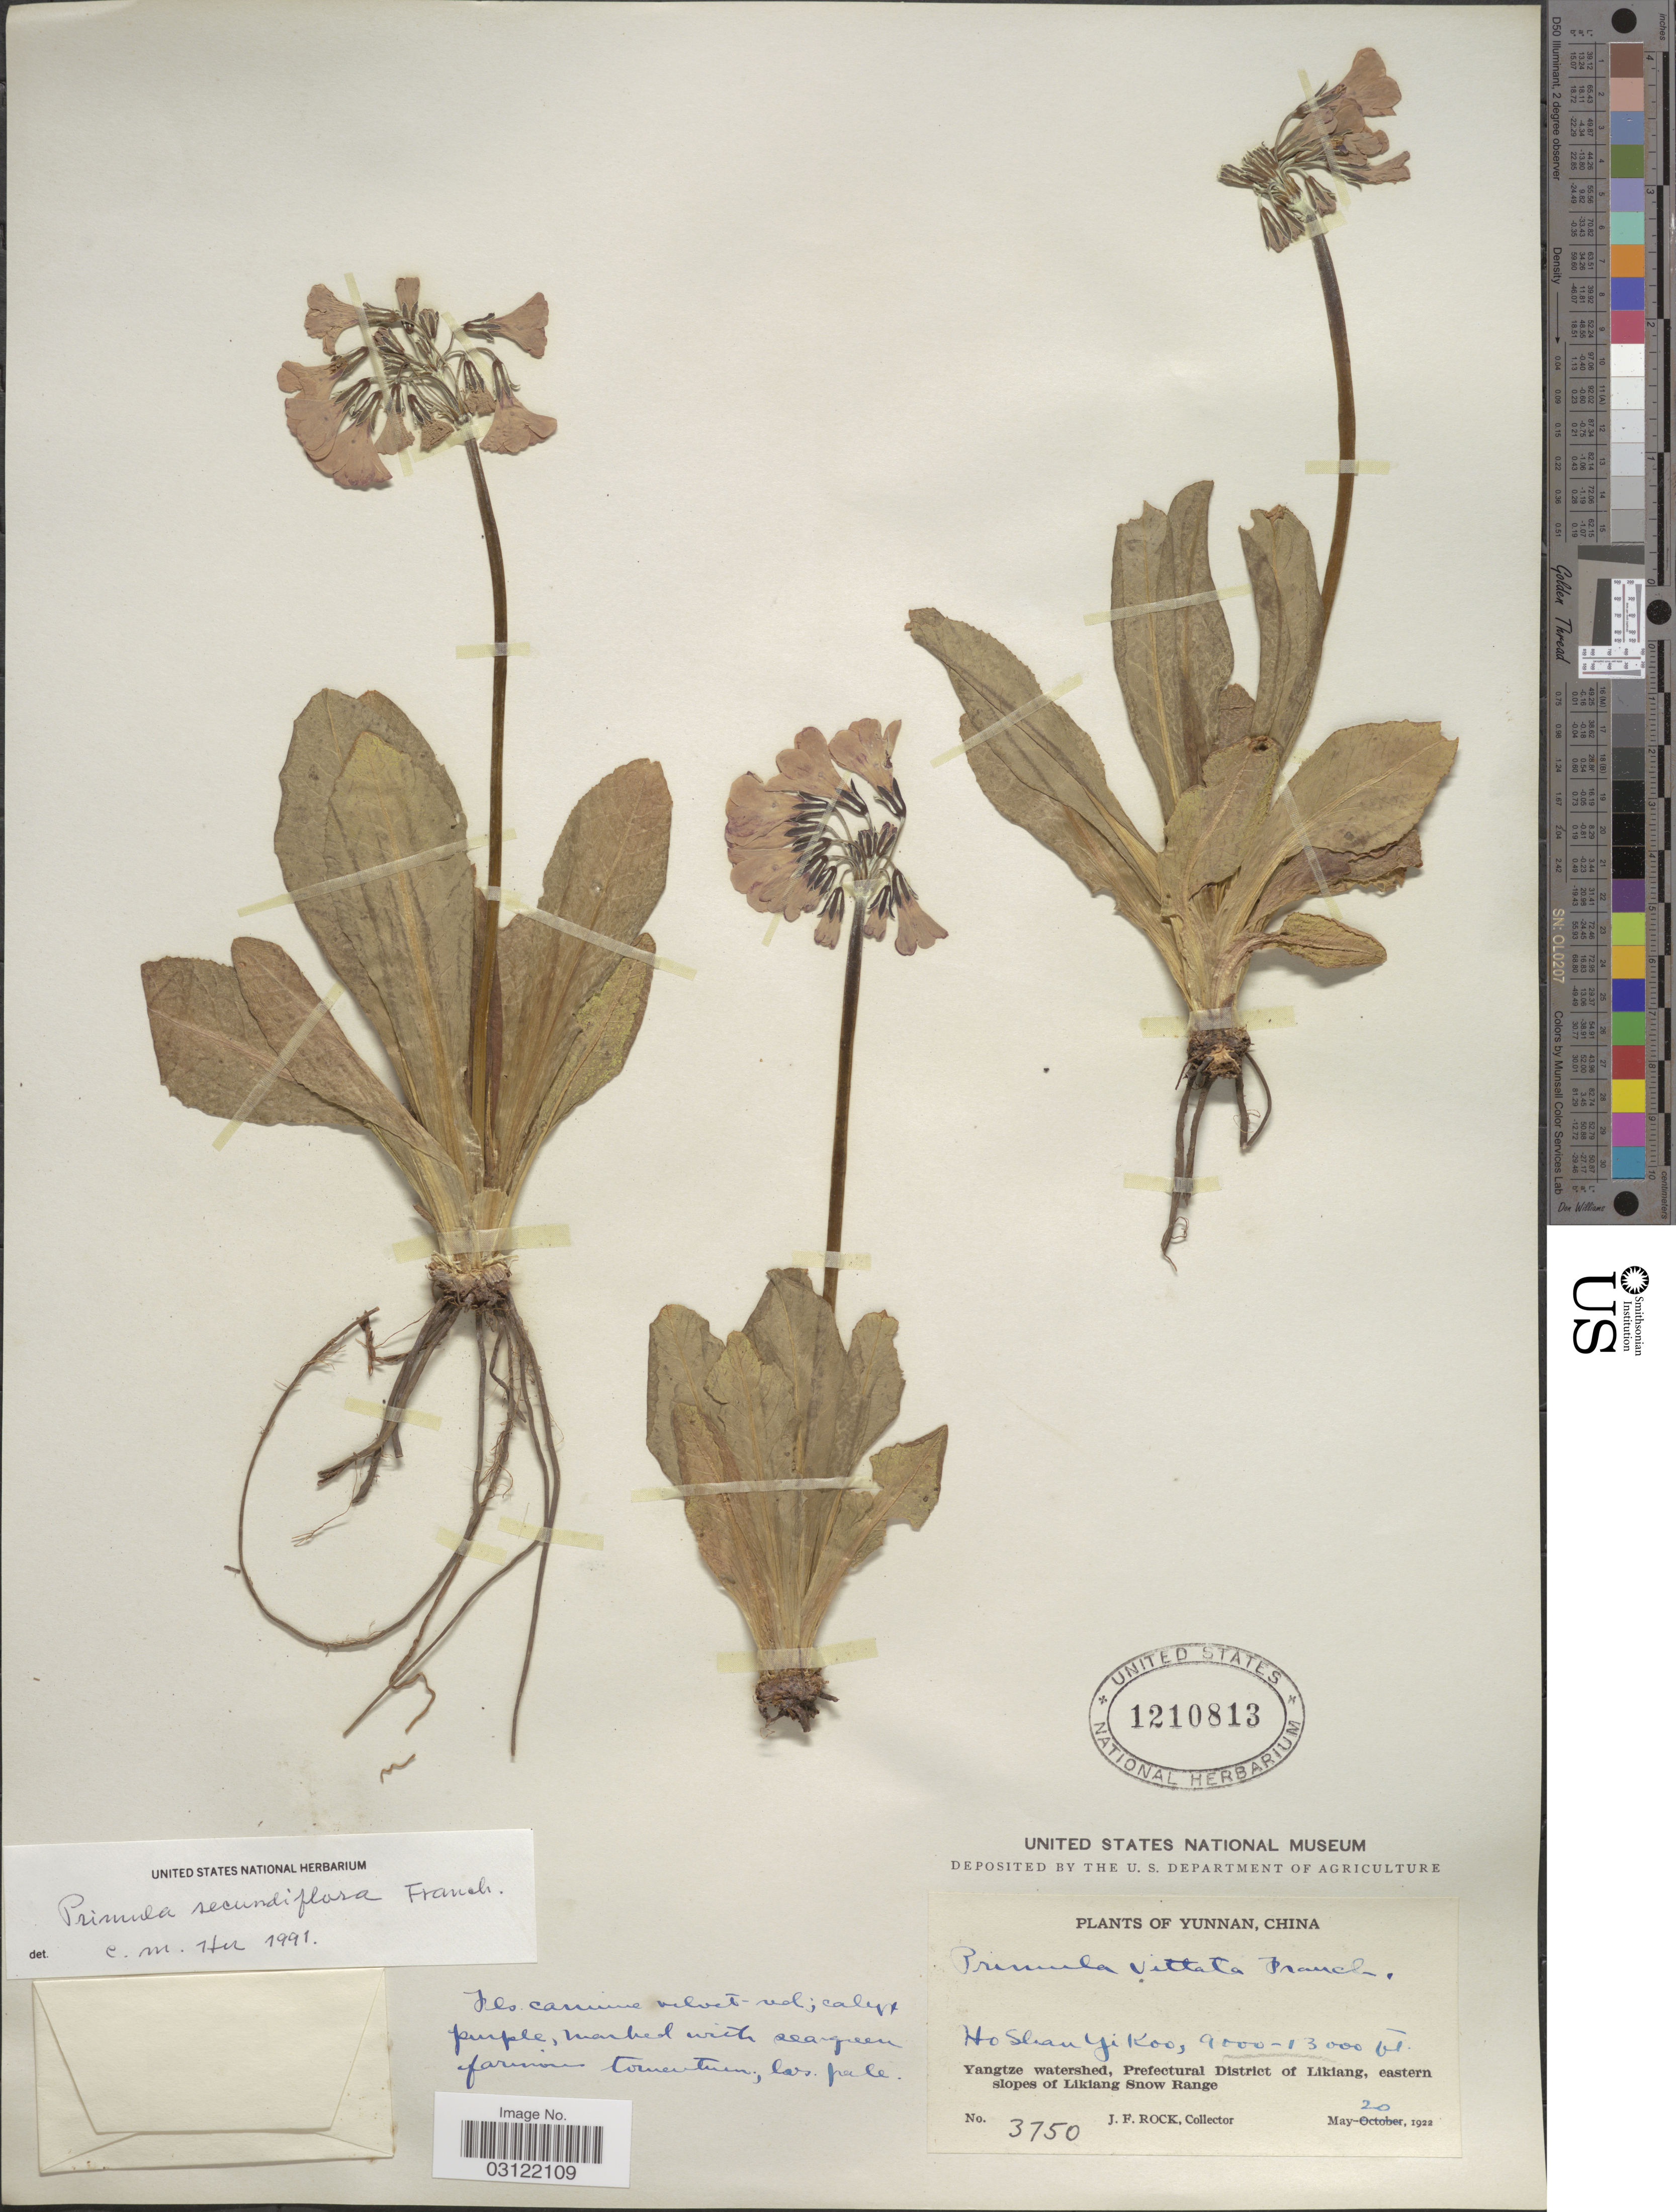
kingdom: Plantae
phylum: Tracheophyta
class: Magnoliopsida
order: Ericales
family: Primulaceae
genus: Primula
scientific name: Primula secundiflora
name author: Franch.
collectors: J. Rock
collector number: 3750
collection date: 1922-05-20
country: China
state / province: Yunnan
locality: Ho Shan Yi Koo, Yangtze watershed, Prefectural District of Likiang, eastern slopes of Likiang Snow Range.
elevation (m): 2743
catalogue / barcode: US 1210813